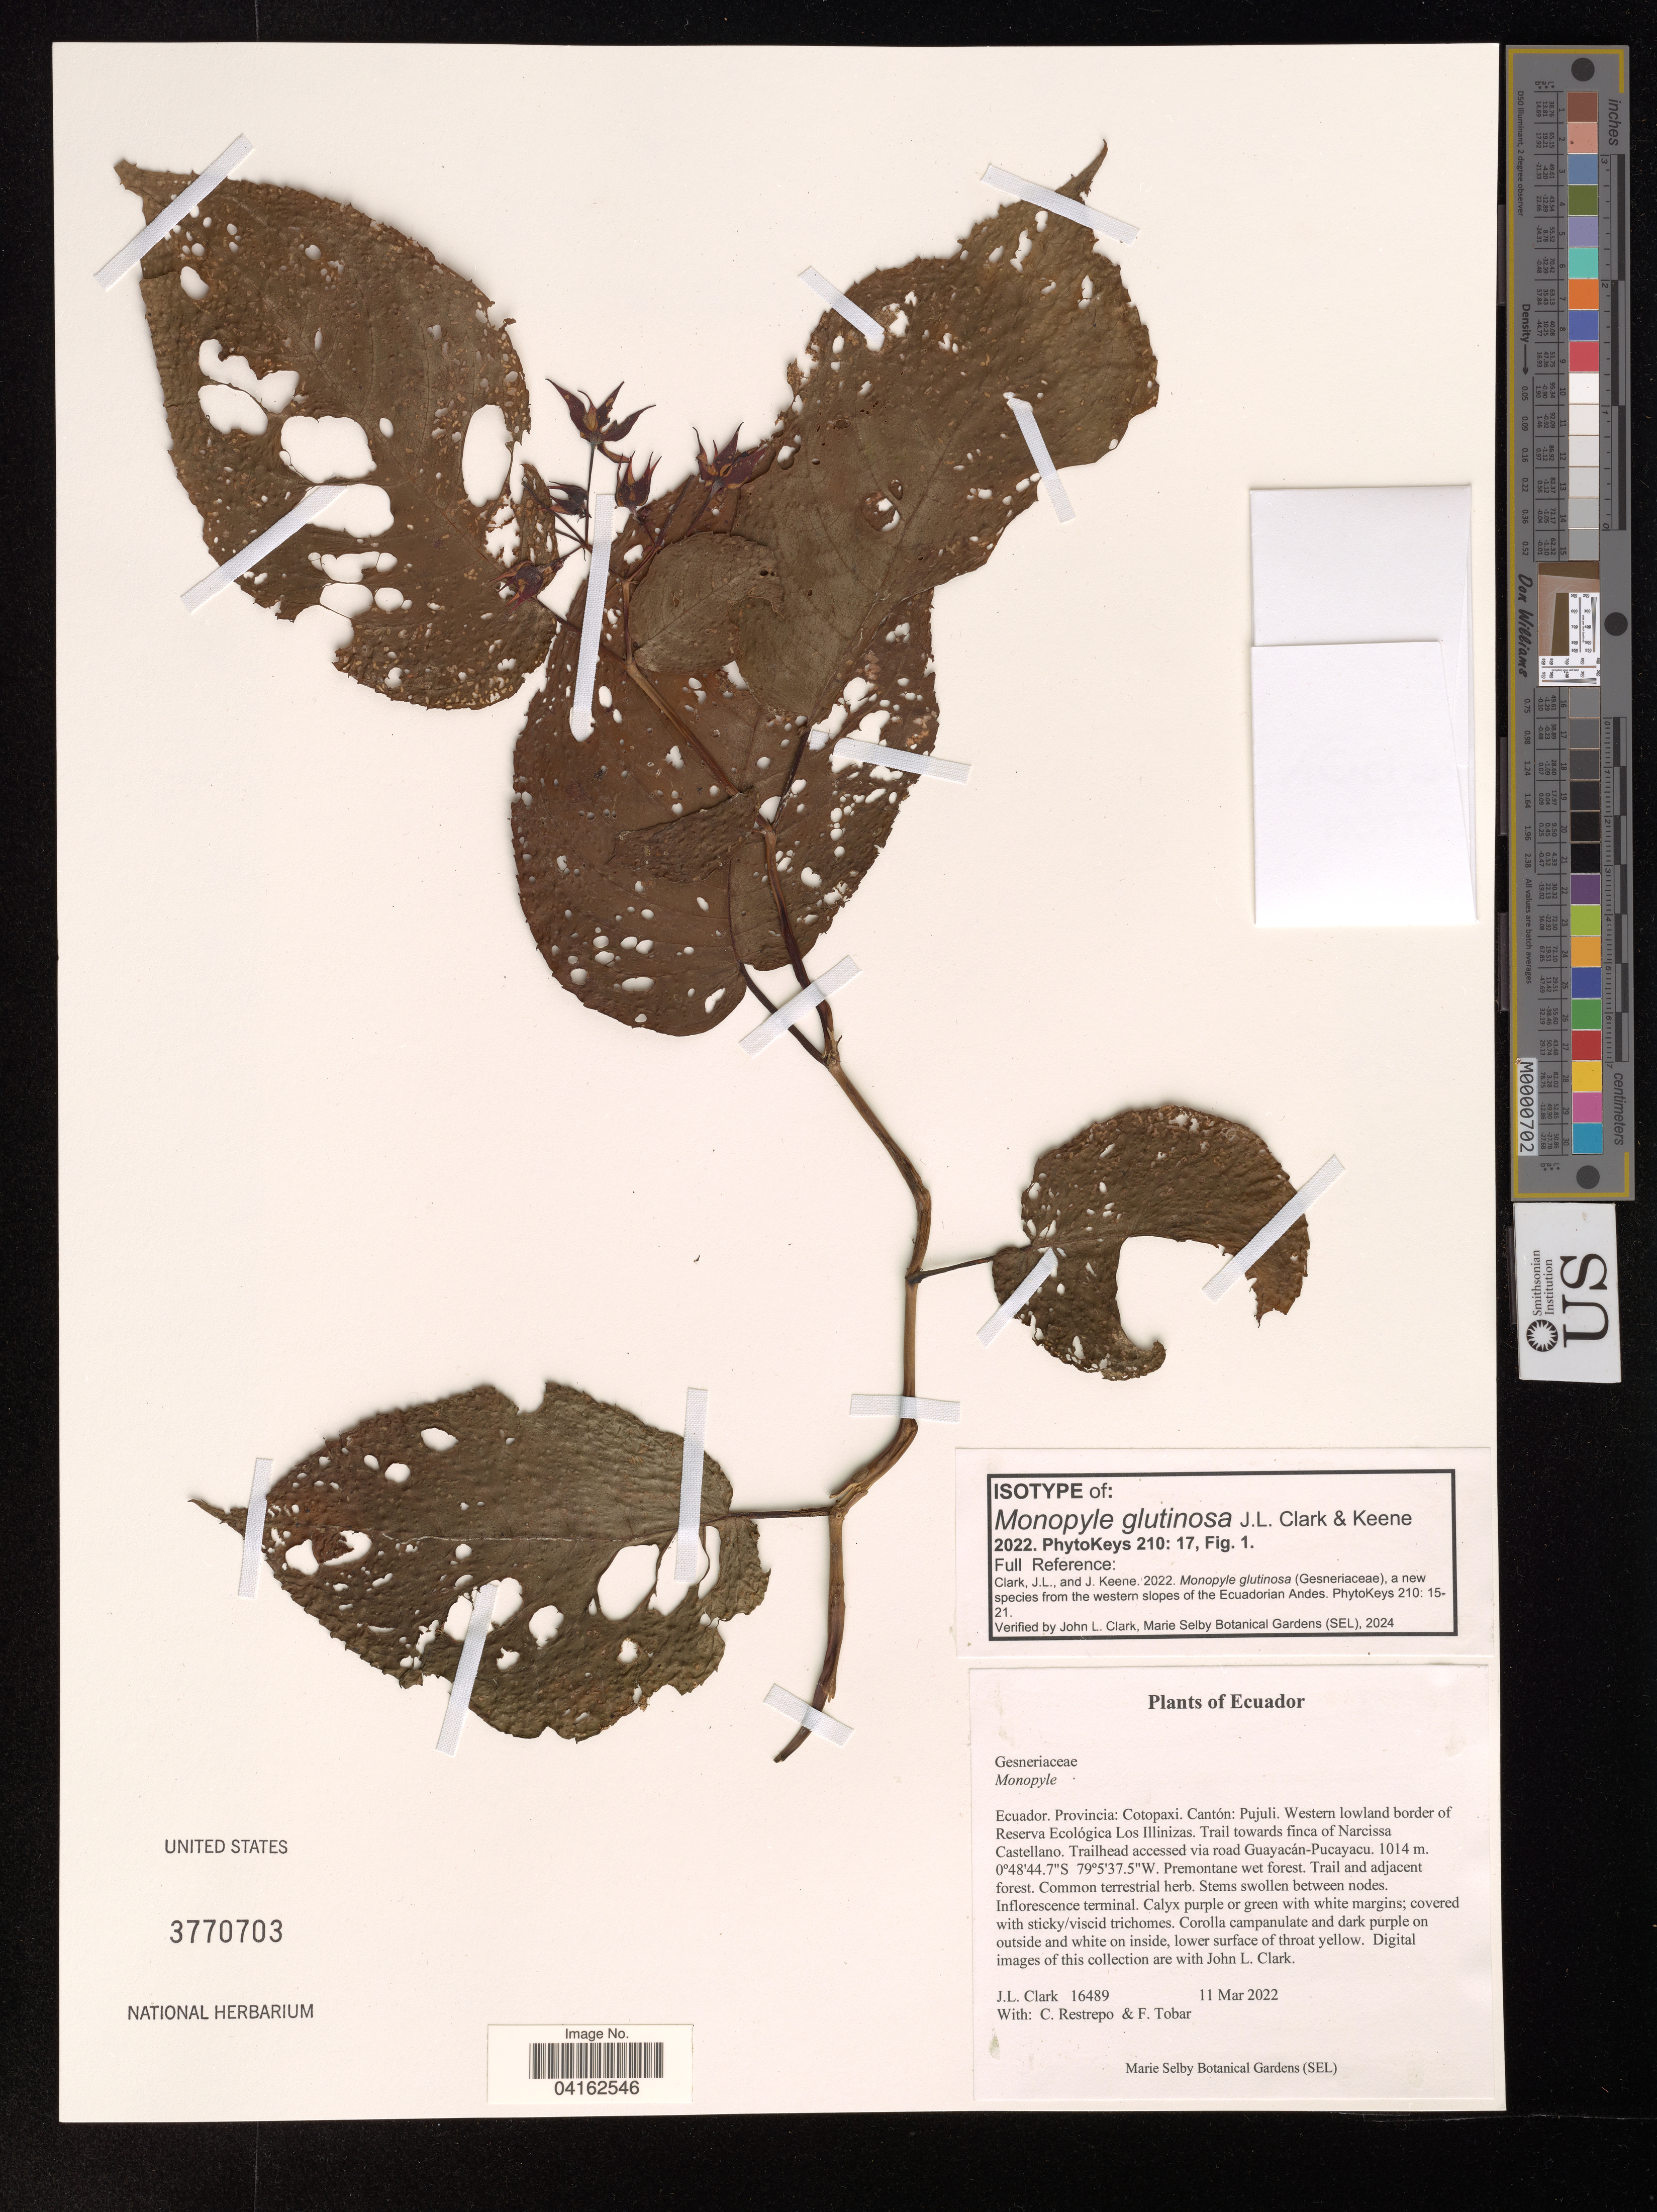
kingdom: Plantae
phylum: Tracheophyta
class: Magnoliopsida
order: Lamiales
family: Gesneriaceae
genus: Monopyle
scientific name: Monopyle glutinosa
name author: J.L. Clark & Keene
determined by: Clark, J. L., (SEL), The Marie Selby Botanical Garden (UNITED STATES)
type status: Isotype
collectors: J. L. Clark, C. Restrepo & F. Tobar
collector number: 16489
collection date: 2022-03-11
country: Ecuador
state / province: Cotopaxi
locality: Cantón: Pujuli. Western lowland border of Reserva Ecológica Los Illinizas. Trail towards finca of Narcissa Castellano. Trailhead accessed via road Guayacán-Pucayacu.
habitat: Premontane wet forest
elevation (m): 1014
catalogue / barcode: US 3770703